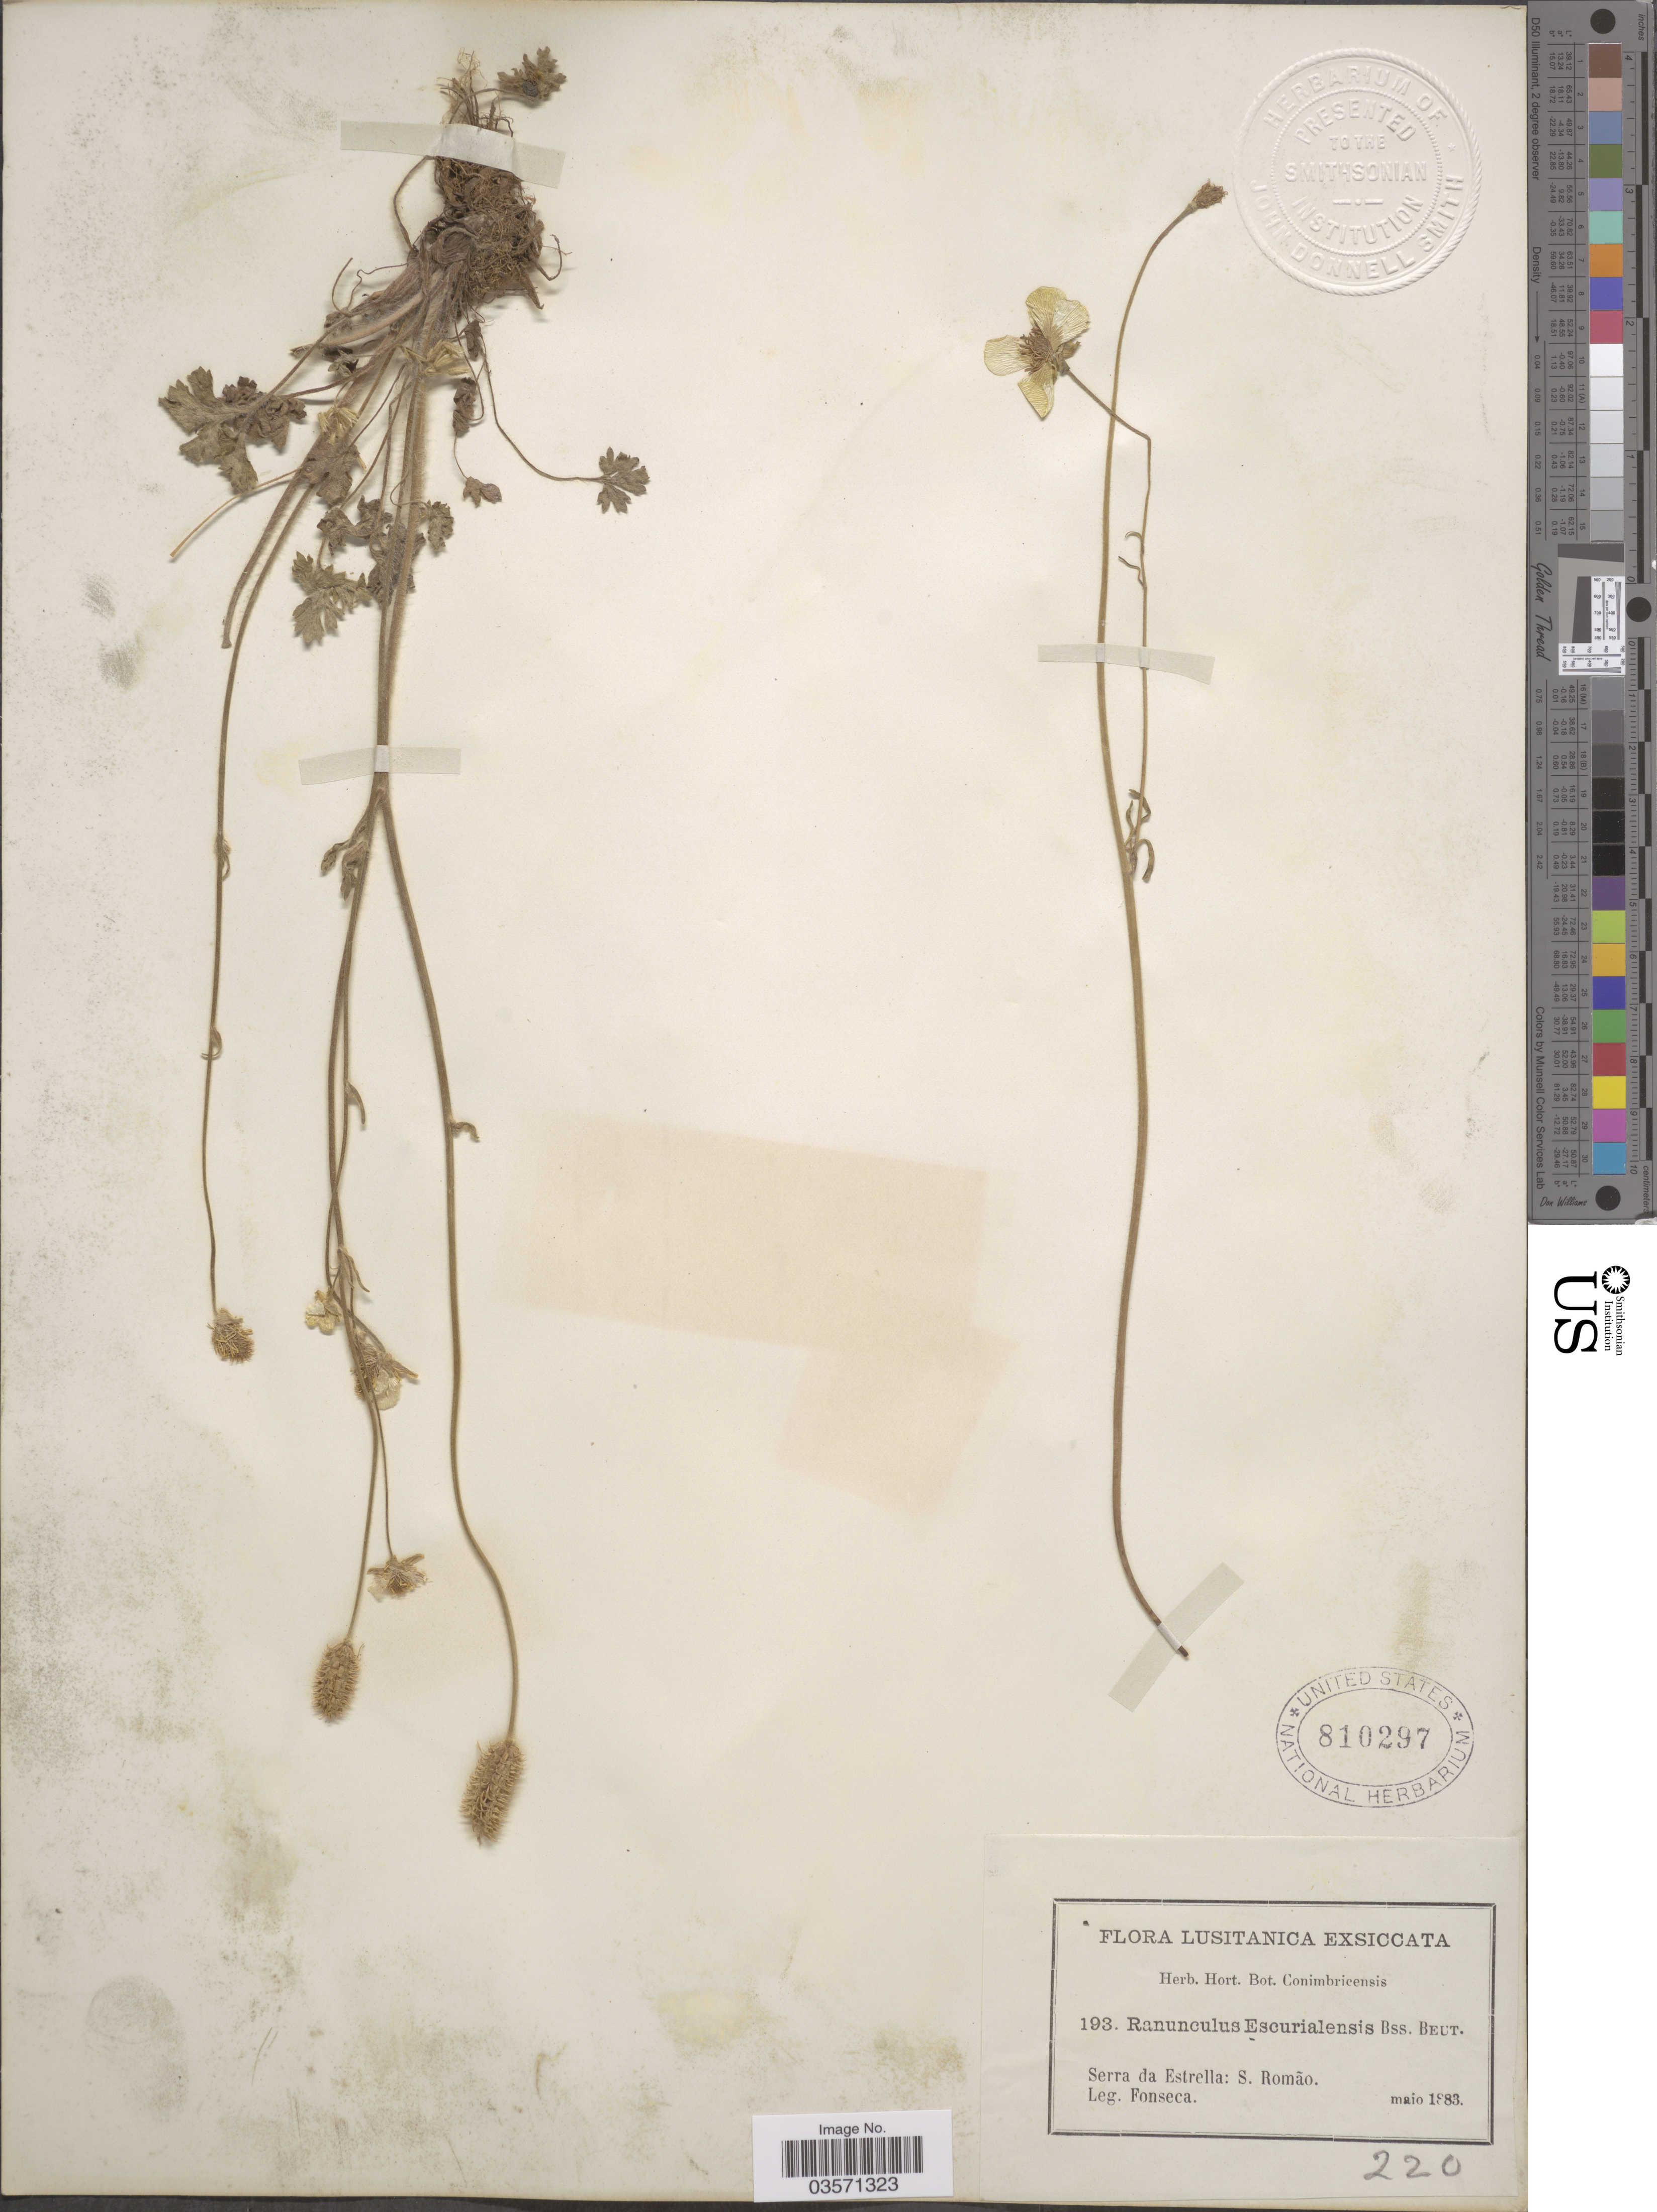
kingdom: Plantae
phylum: Tracheophyta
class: Magnoliopsida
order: Ranunculales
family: Ranunculaceae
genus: Ranunculus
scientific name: Ranunculus escurialensis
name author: Boiss. & Reut. ex Freyn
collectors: -. Fonseca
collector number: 193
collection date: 1883-05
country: Portugal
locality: Lusitanica. Serra da Estrella: S. Romão.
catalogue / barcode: US 810297